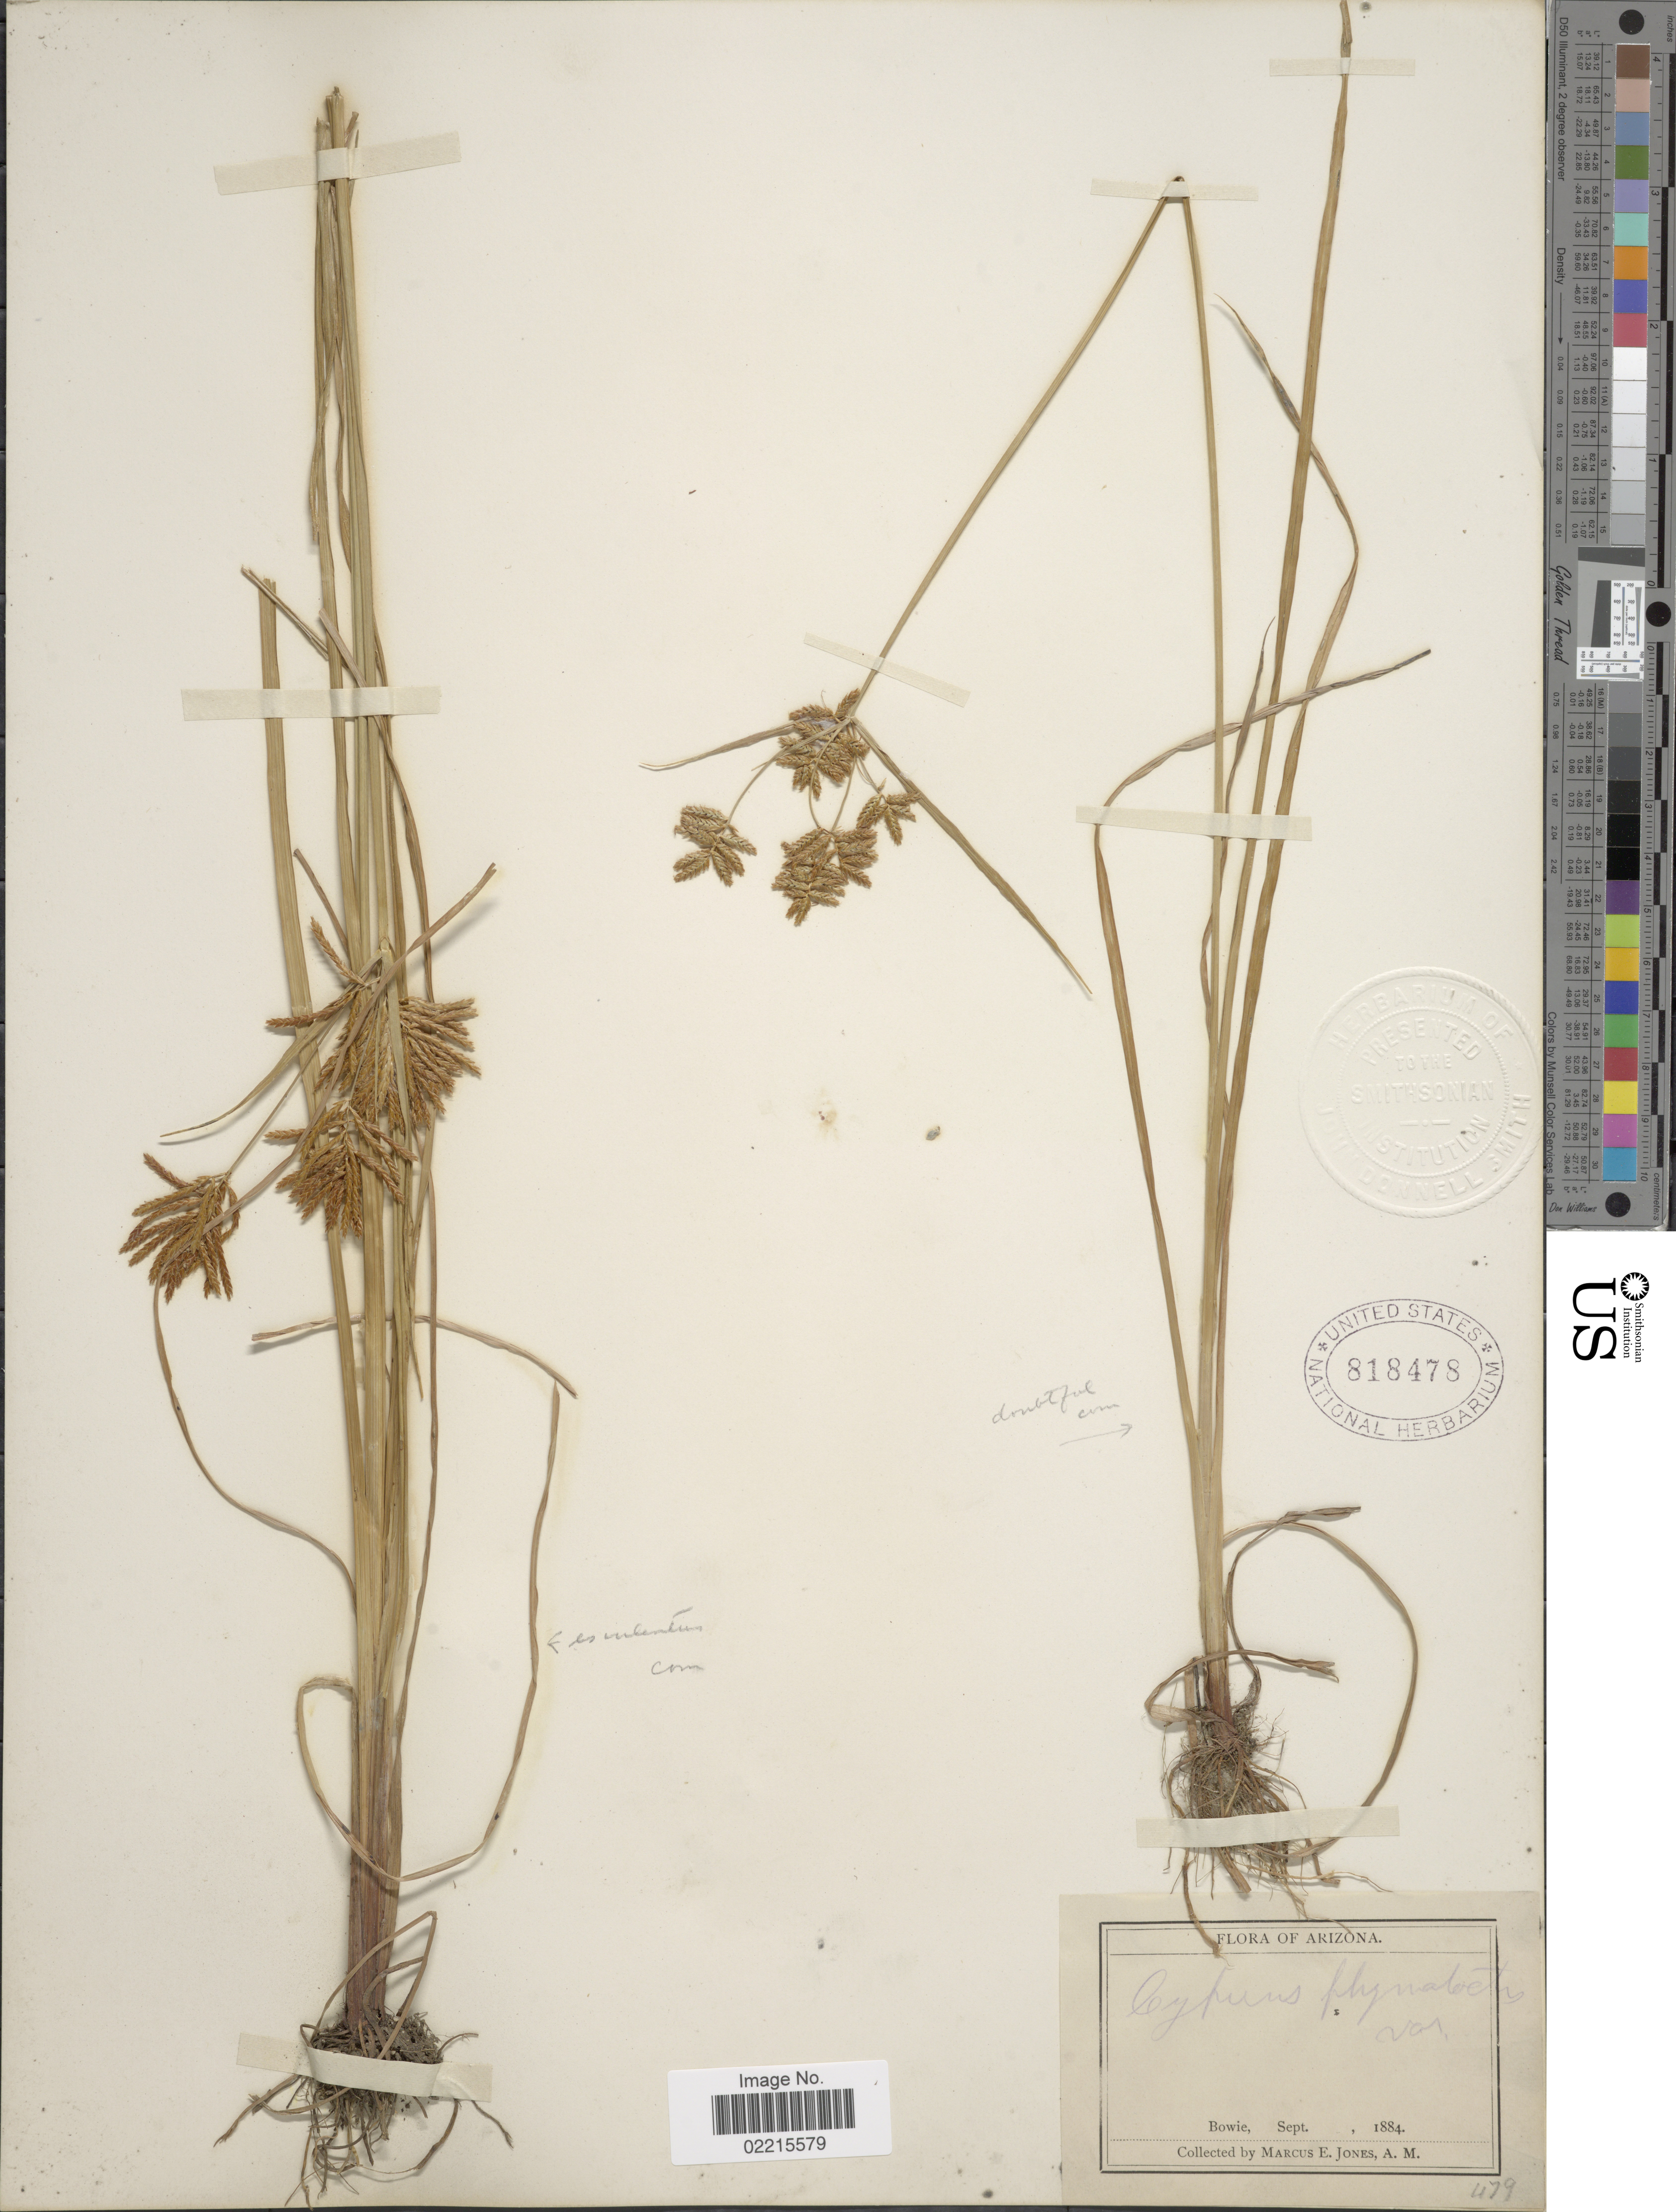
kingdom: Plantae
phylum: Tracheophyta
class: Liliopsida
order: Poales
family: Cyperaceae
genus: Cyperus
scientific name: Cyperus esculentus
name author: L.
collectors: M. E. Jones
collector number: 1179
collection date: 1884-09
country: United States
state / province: Arizona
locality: Bowie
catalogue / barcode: US 818478